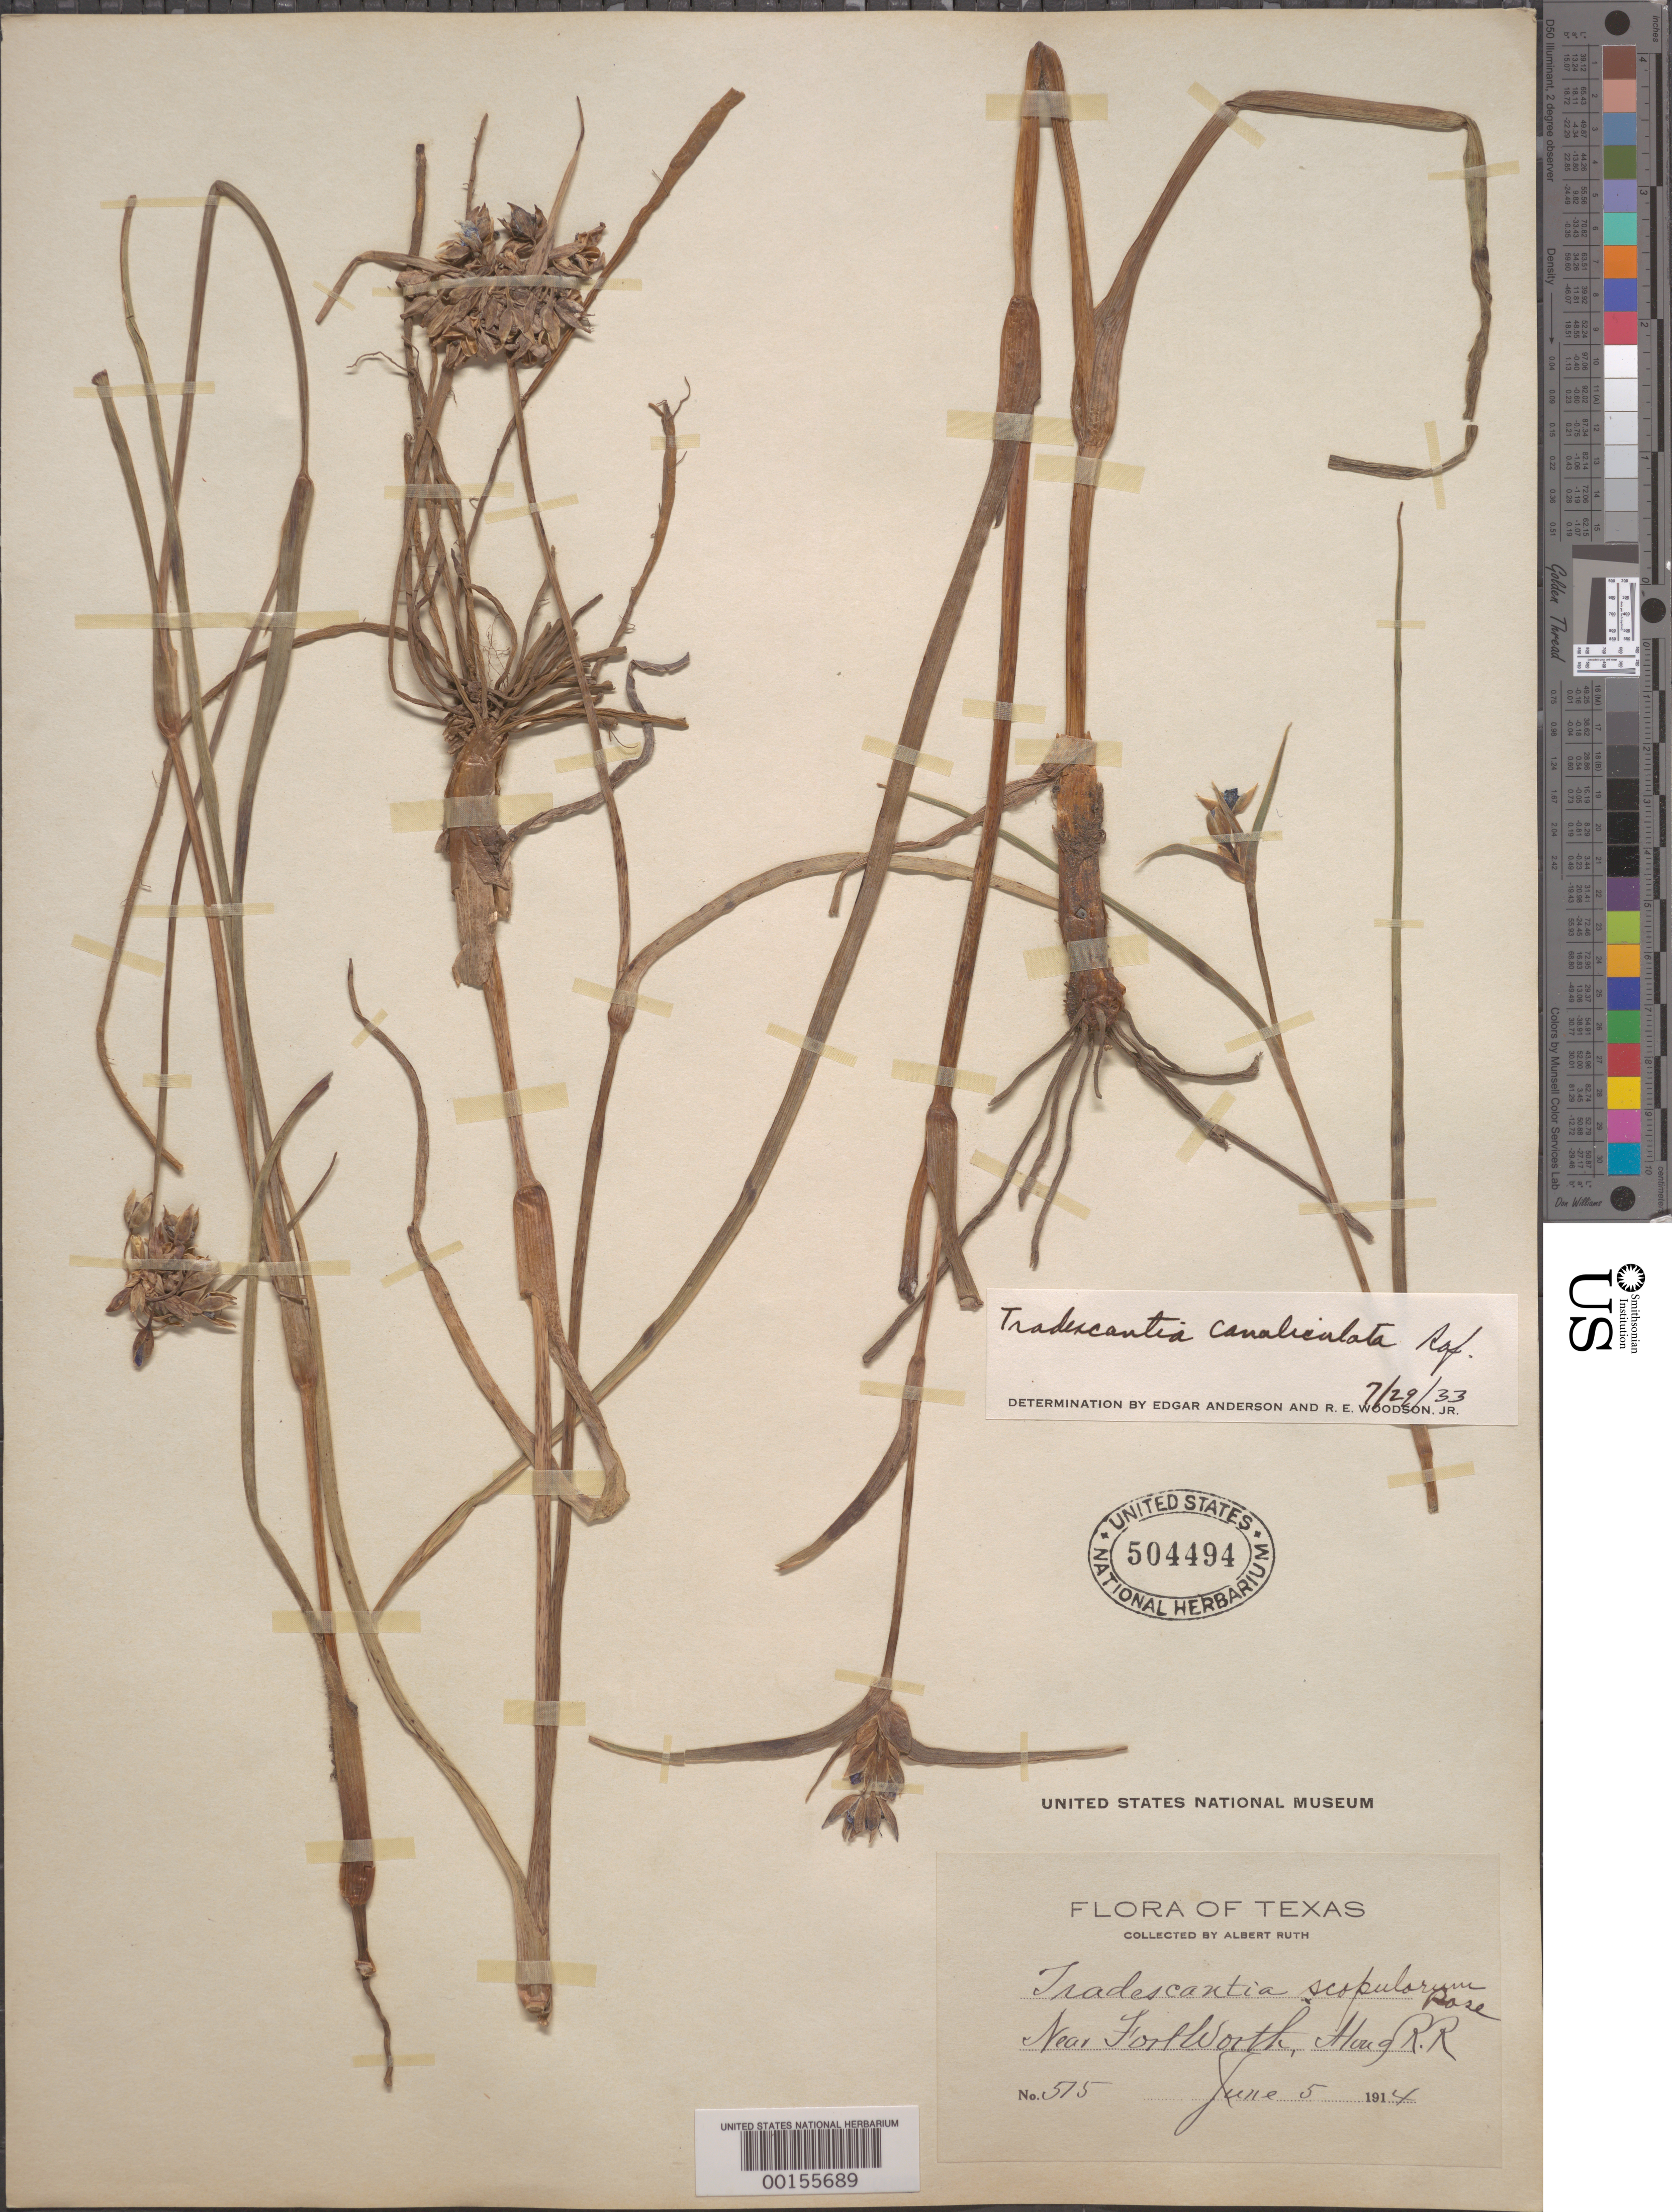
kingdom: Plantae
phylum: Tracheophyta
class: Liliopsida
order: Commelinales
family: Commelinaceae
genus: Tradescantia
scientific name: Tradescantia ohiensis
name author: Raf.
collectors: A. Ruth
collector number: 575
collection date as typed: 05 Jun 1914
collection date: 1914-06-05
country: United States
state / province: Texas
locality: Near fort worth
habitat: Railroad embankment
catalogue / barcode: US 504494